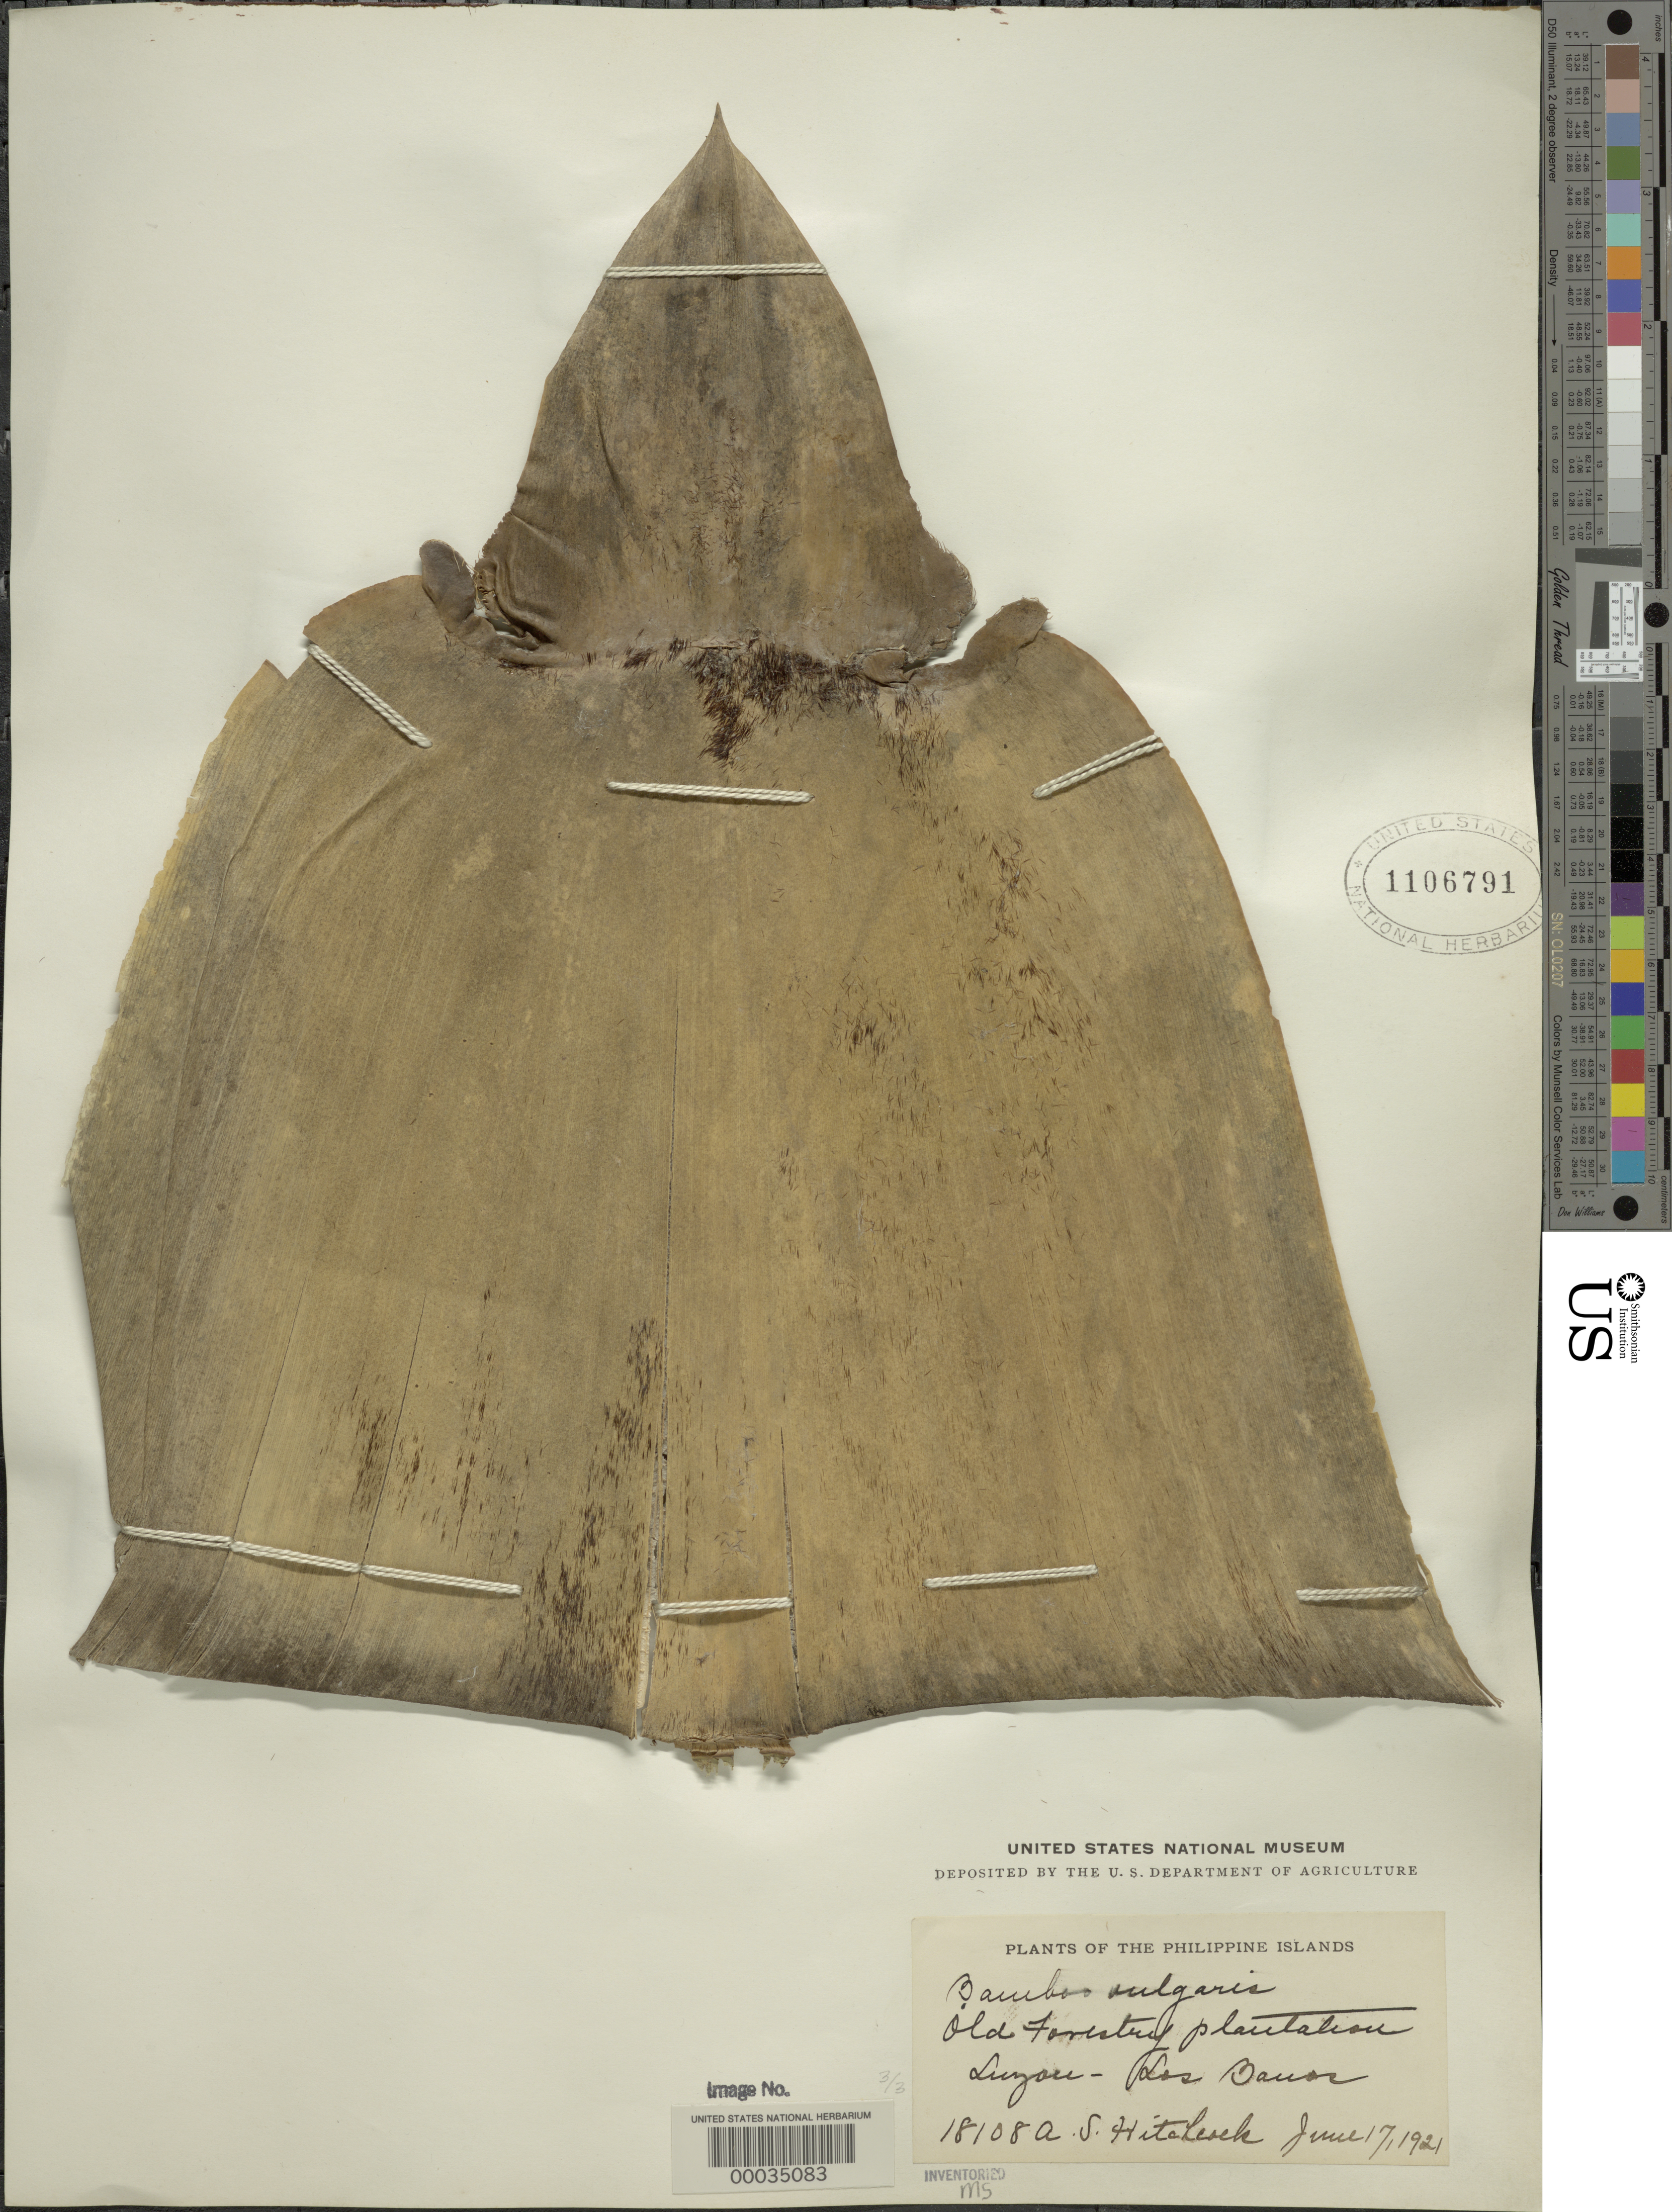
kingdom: Plantae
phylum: Tracheophyta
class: Liliopsida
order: Poales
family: Poaceae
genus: Bambusa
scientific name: Bambusa vulgaris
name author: Schrad. ex J.C. Wendl.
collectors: A. S. Hitchcock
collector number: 18108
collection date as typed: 17 Jun 1921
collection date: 1921-06-17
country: Philippines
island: Luzon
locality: Los barros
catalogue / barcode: US 1106791